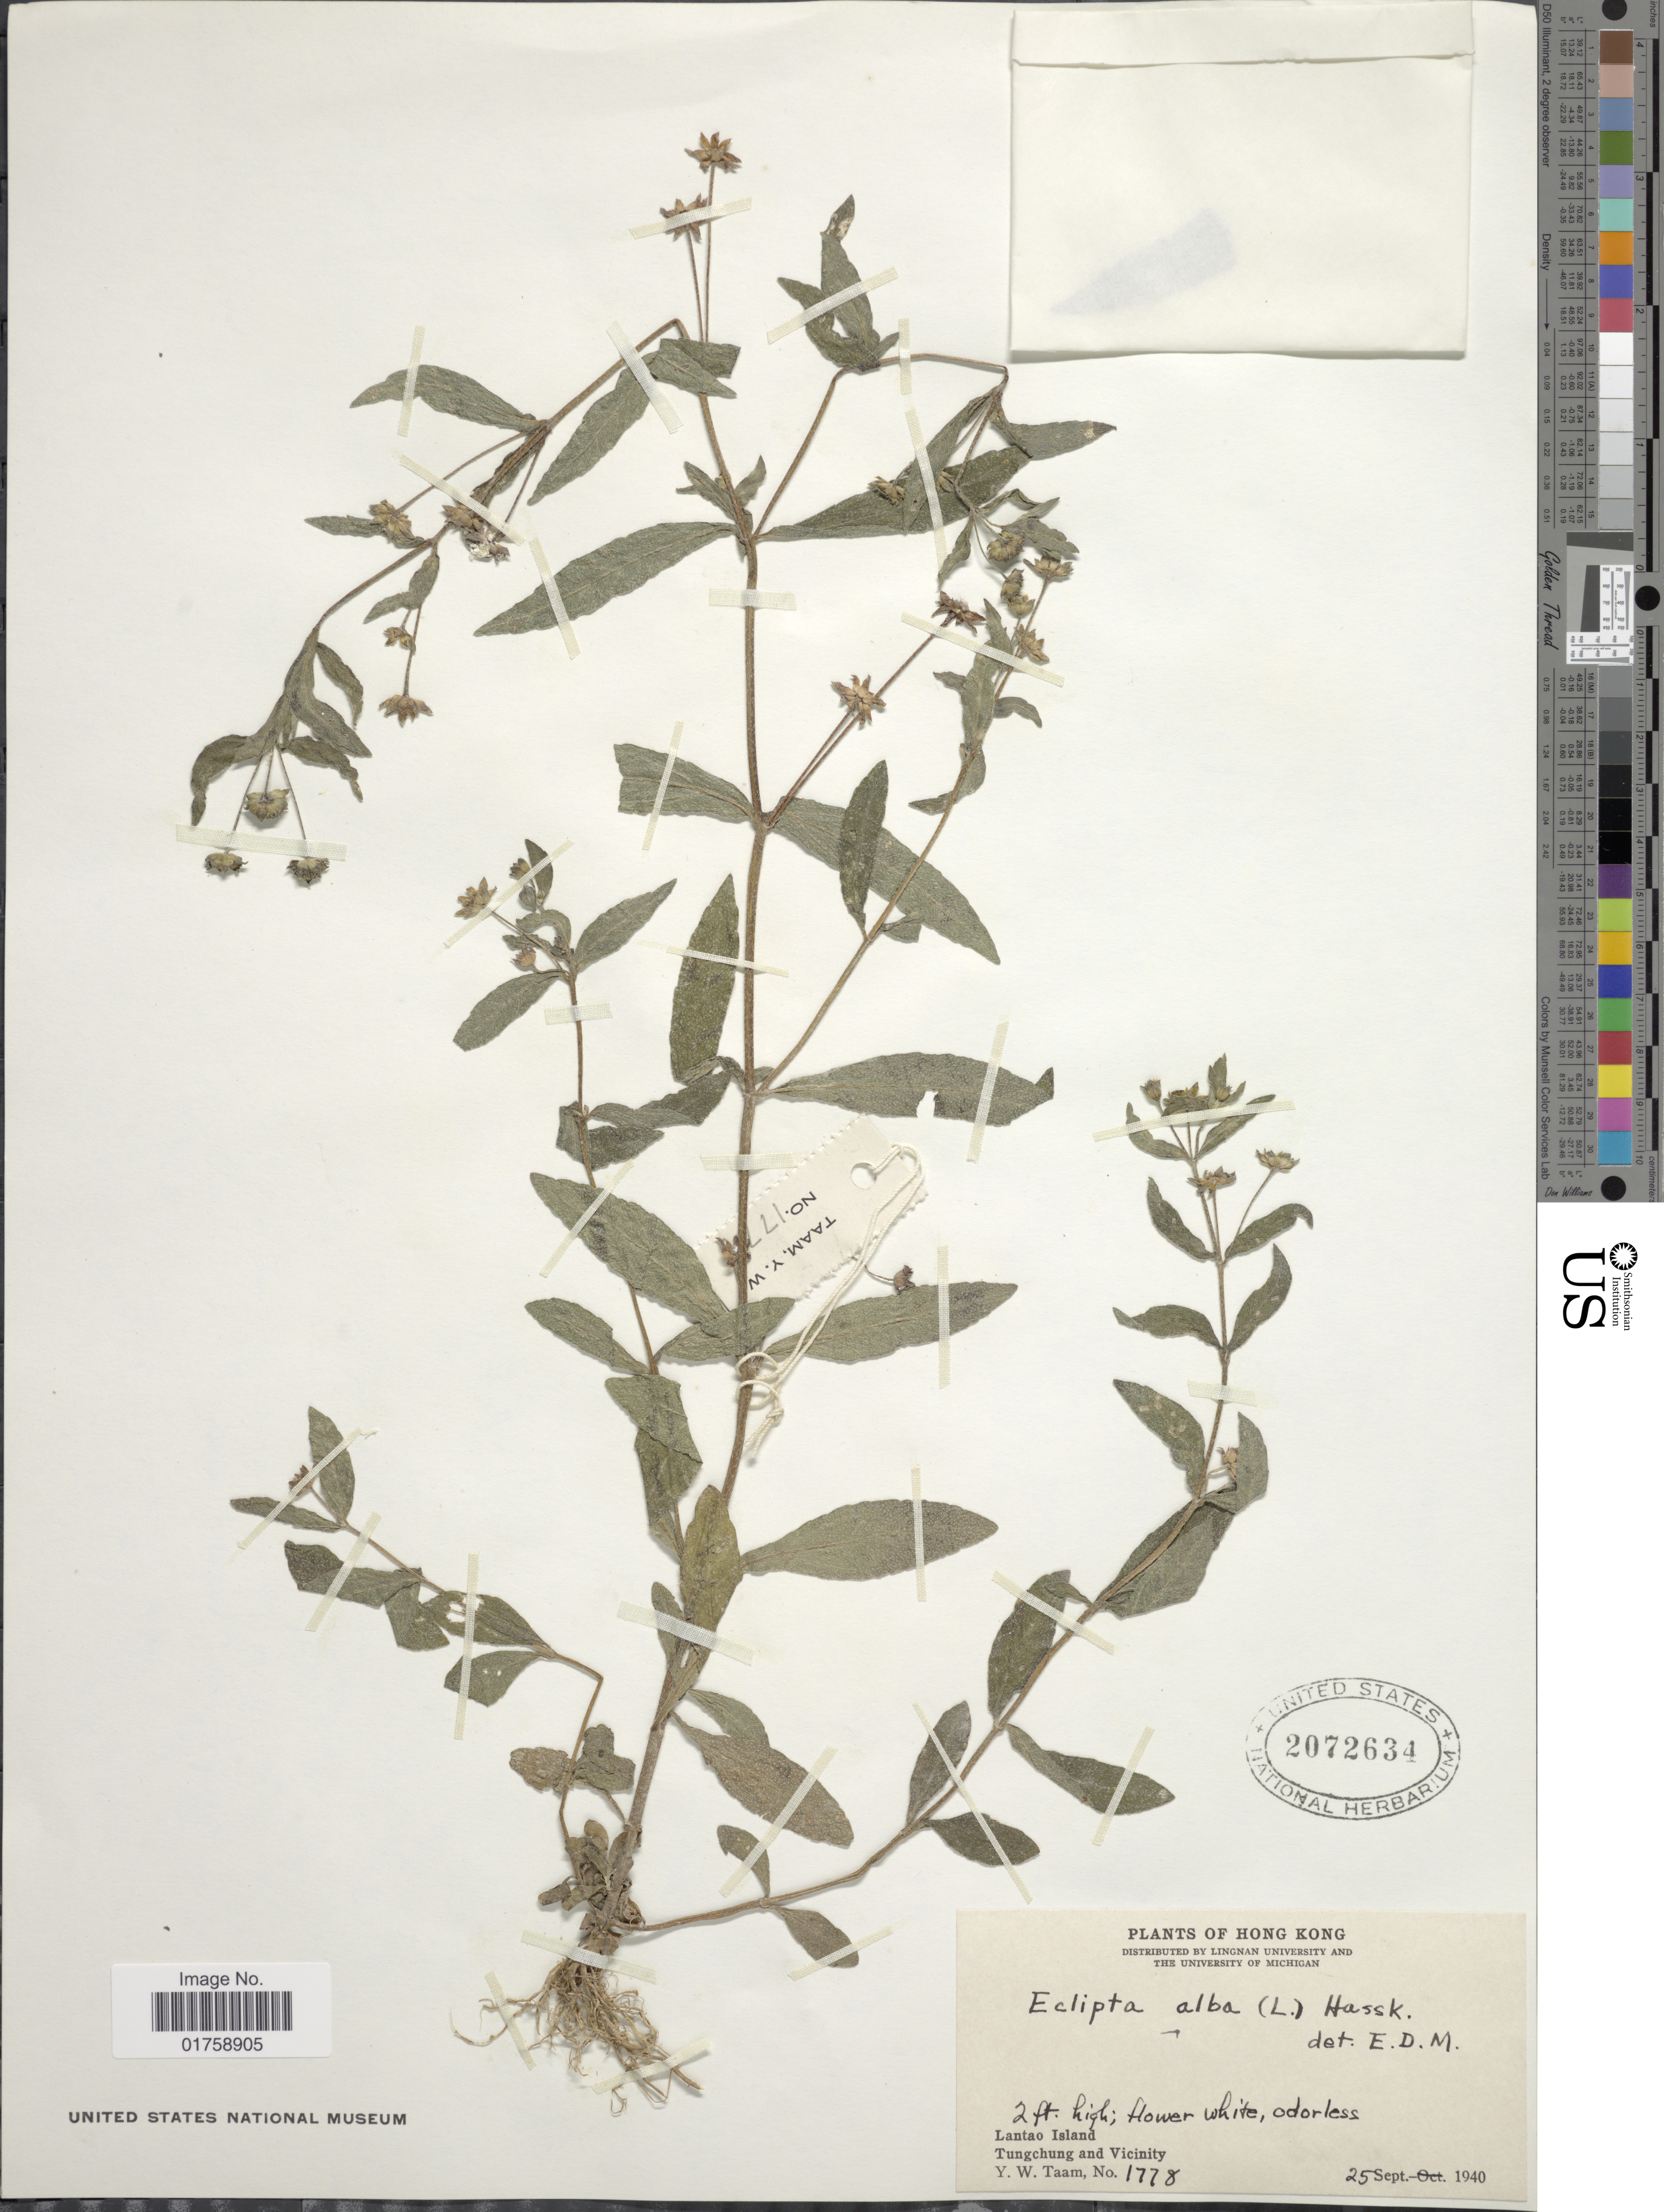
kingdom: Plantae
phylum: Tracheophyta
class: Magnoliopsida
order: Asterales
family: Asteraceae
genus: Eclipta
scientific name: Eclipta prostrata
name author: (L.) L.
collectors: Y. W. Taam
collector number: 1778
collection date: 1940-09-25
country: China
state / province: Hong Kong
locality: Hong Kong. Lantao Island. Tungchung and Vicinity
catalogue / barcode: US 2072634